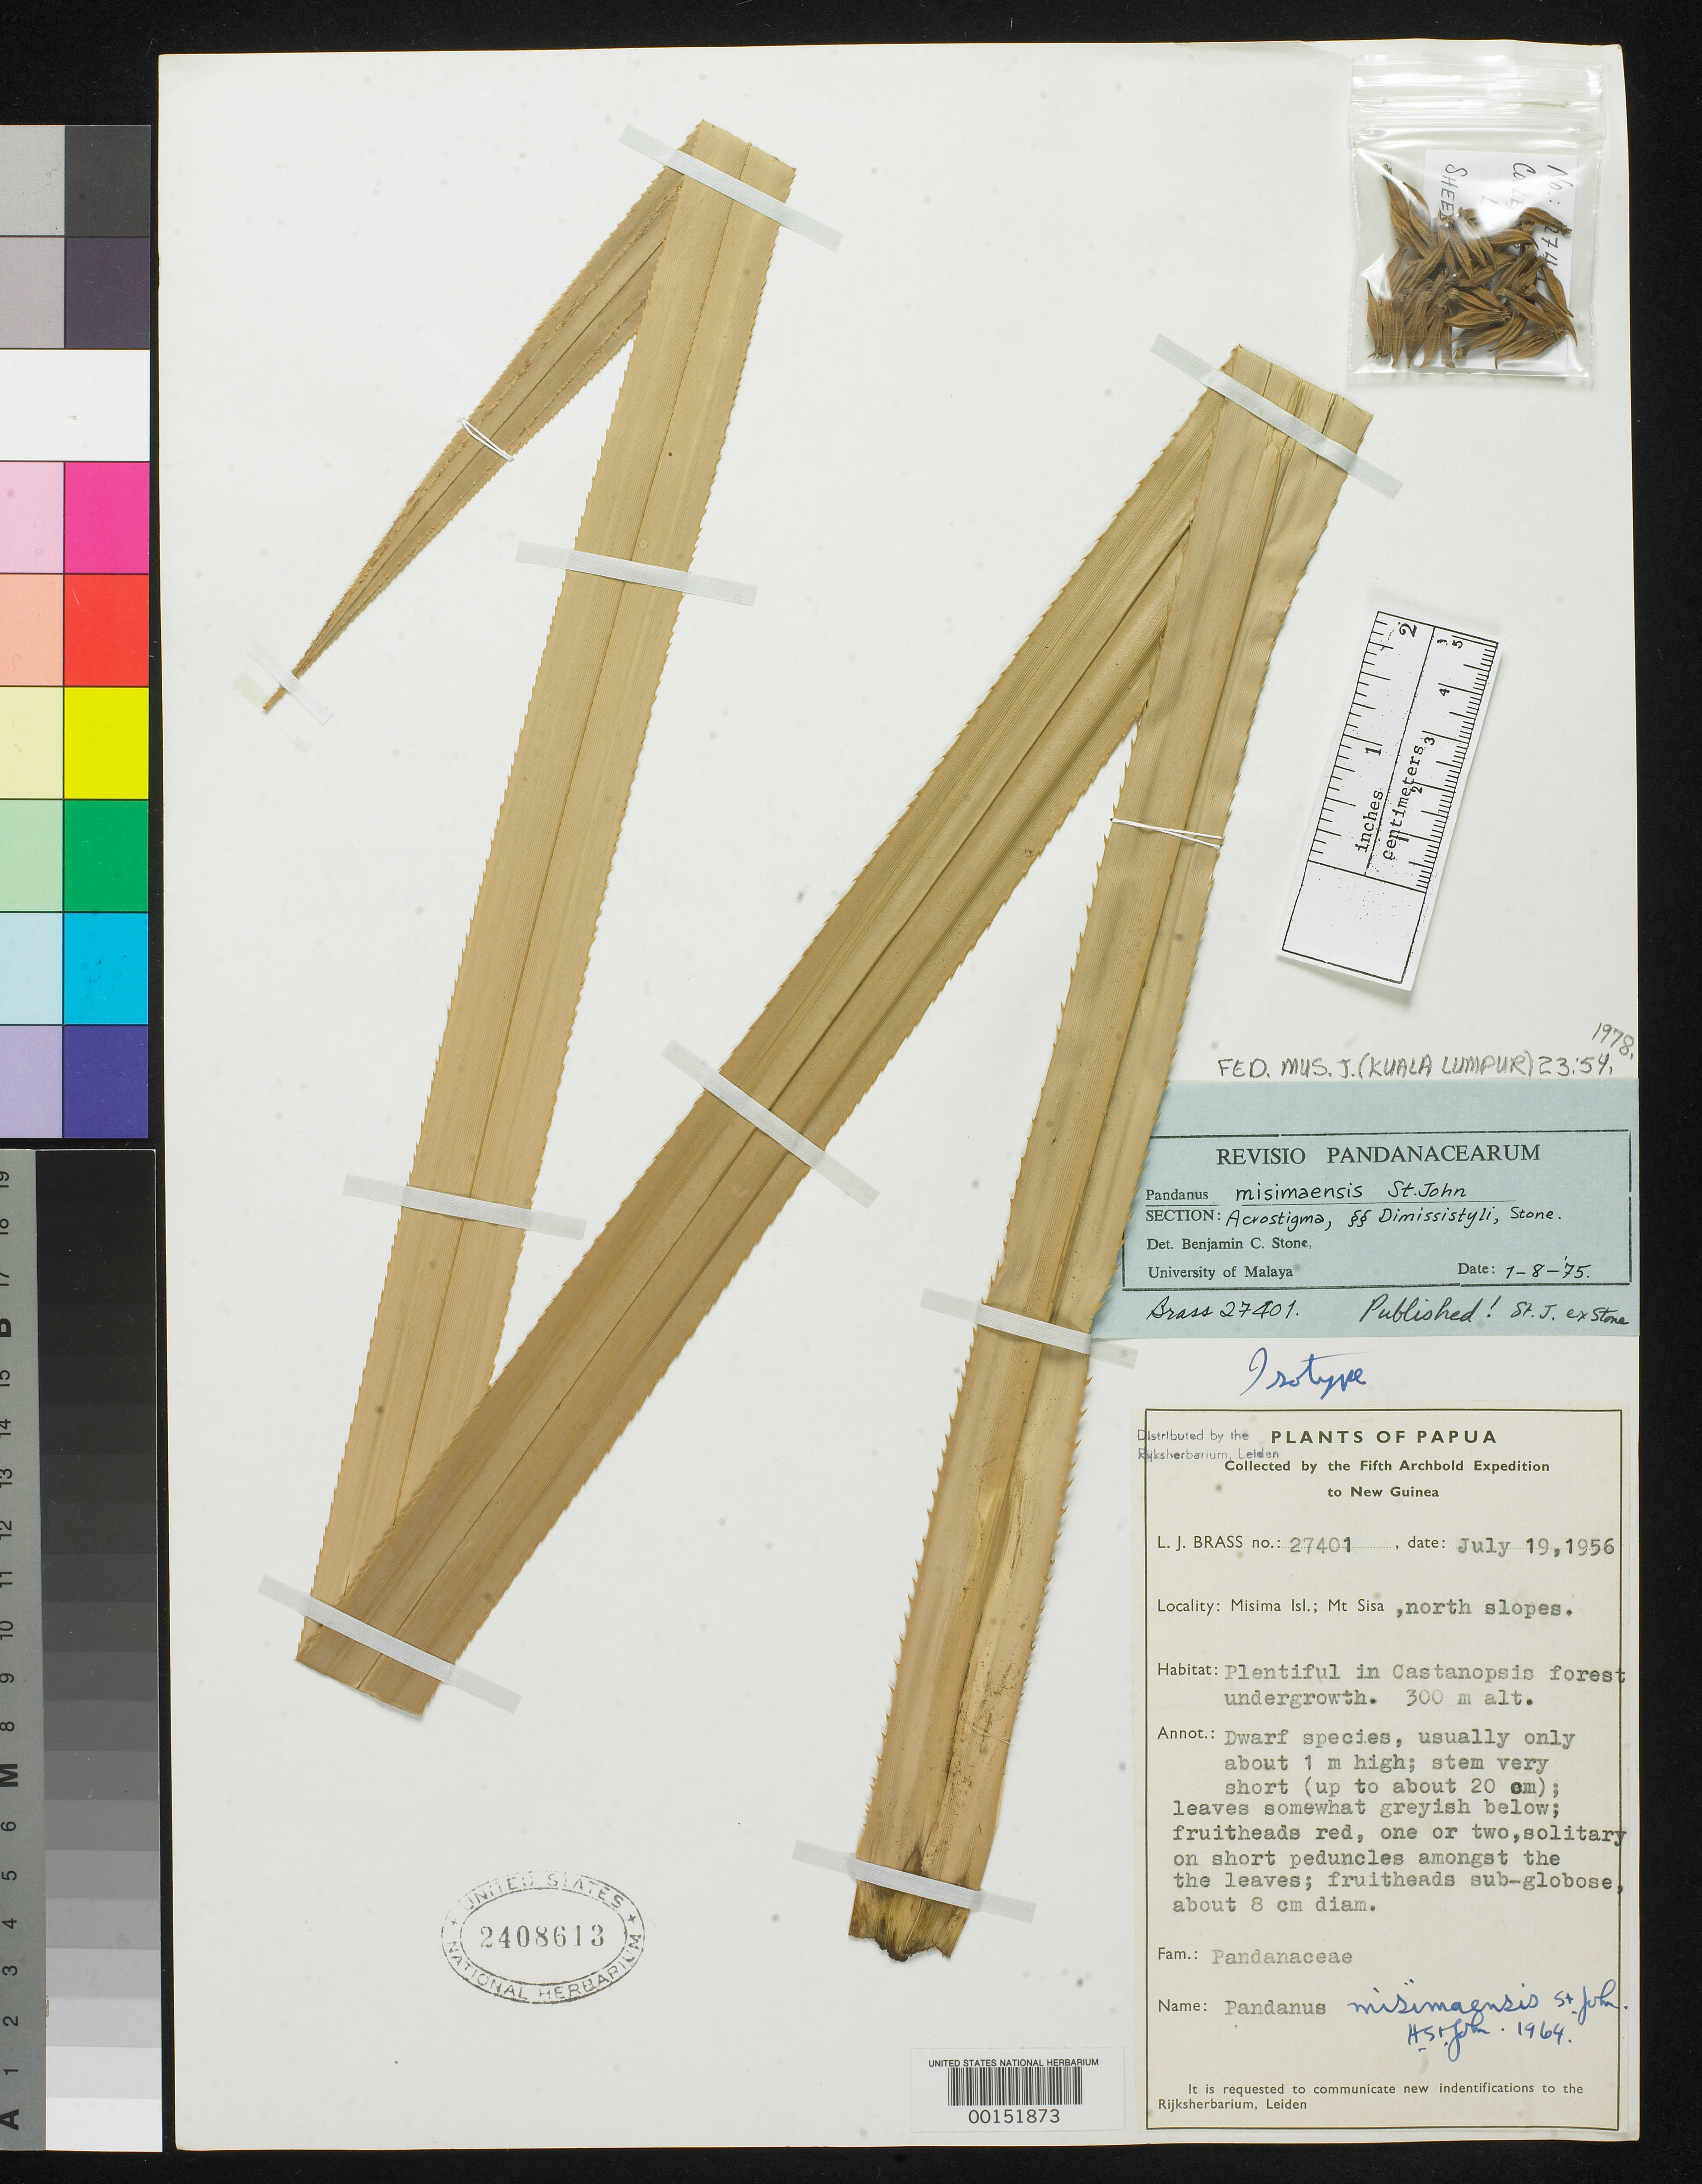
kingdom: Plantae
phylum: Tracheophyta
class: Liliopsida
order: Pandanales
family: Pandanaceae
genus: Pandanus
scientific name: Pandanus misimaensis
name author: H. St. John ex B.C. Stone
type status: Isotype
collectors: L. J. Brass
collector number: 27401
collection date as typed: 19 Jul 1956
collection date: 1956-07-19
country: Papua New Guinea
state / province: Milne Bay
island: Misima I.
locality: Misima Isl.; Mt. Sisa, north slopes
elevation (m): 300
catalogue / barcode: US 2408613